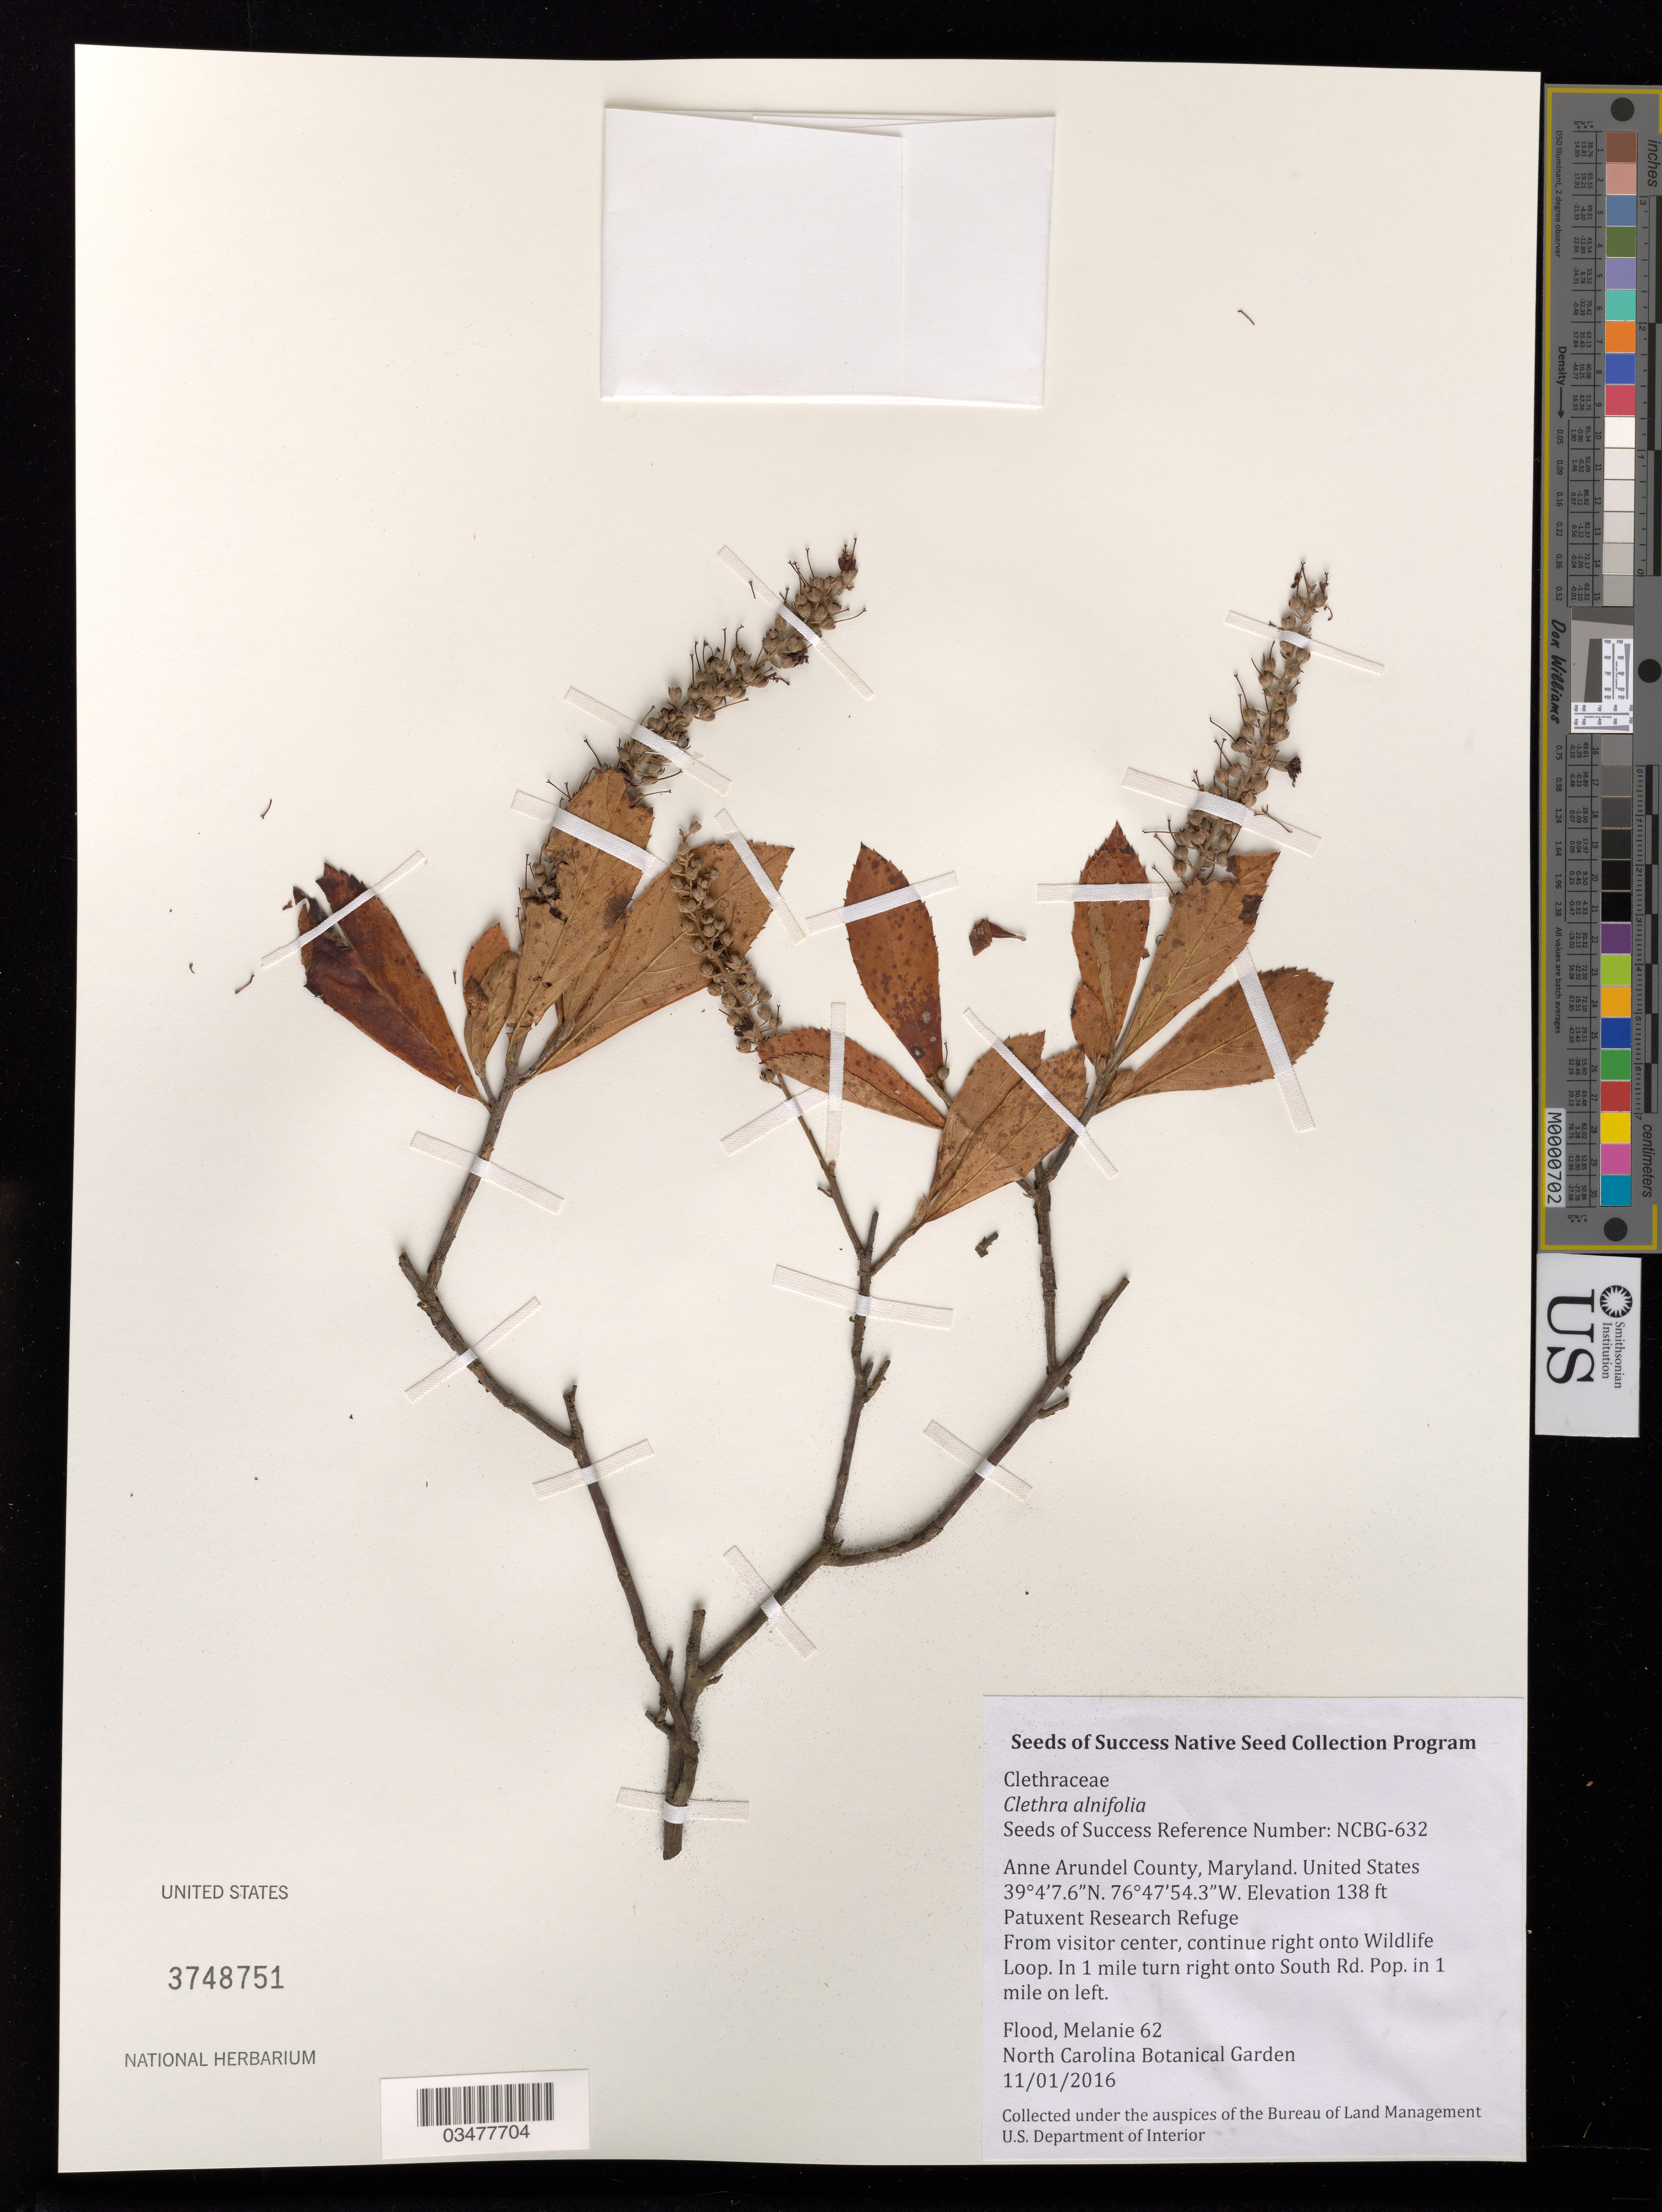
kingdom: Plantae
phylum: Tracheophyta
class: Magnoliopsida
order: Ericales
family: Clethraceae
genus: Clethra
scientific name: Clethra alnifolia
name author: L.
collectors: M. Flood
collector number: NCBG-632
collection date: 2016-11-01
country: United States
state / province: Maryland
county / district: Anne Arundel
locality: Patuxent Research Refuge, South Rd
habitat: Meadow-Powerline Corridor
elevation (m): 42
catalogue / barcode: US 3748751